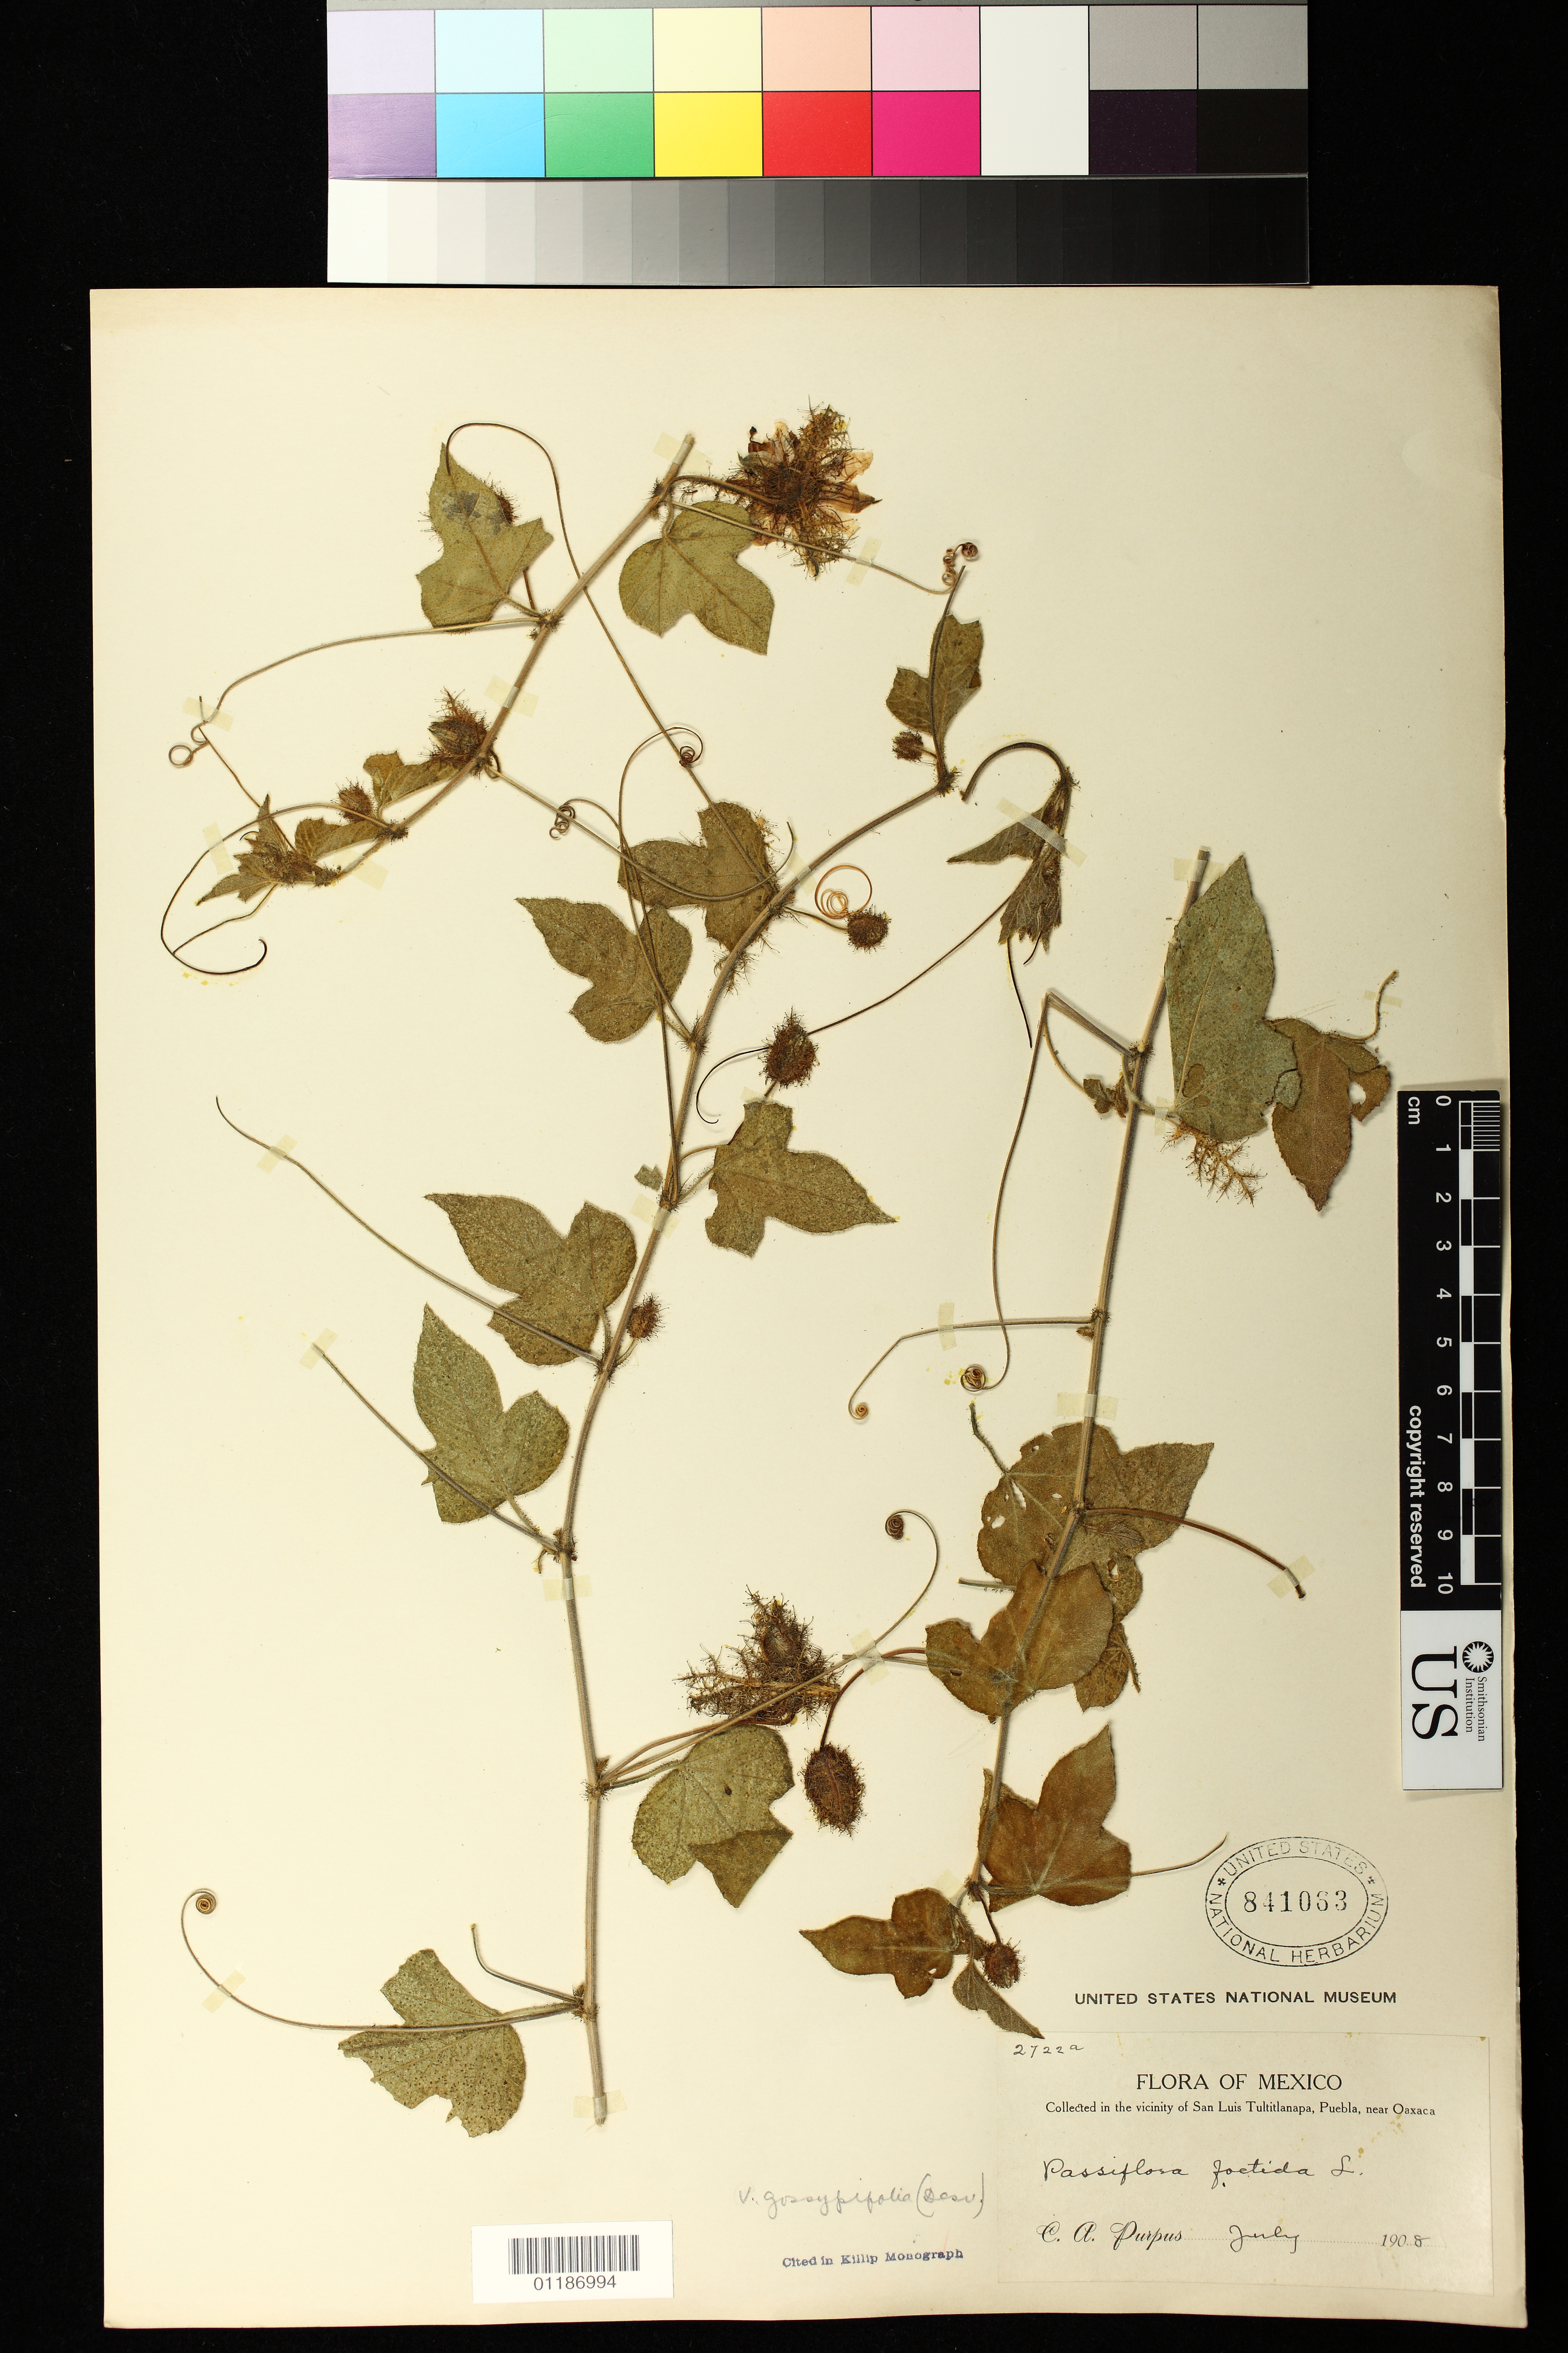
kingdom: Plantae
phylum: Tracheophyta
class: Magnoliopsida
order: Malpighiales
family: Passifloraceae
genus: Passiflora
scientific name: Passiflora foetida var. gossypiifolia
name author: (Desv.) Mast.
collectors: C. A. Purpus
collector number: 2722a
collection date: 1908-07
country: Mexico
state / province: Oaxaca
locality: Vicinity of San Louis Tultitlamapa, Puebla, near Oaxaca.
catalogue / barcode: US 841083